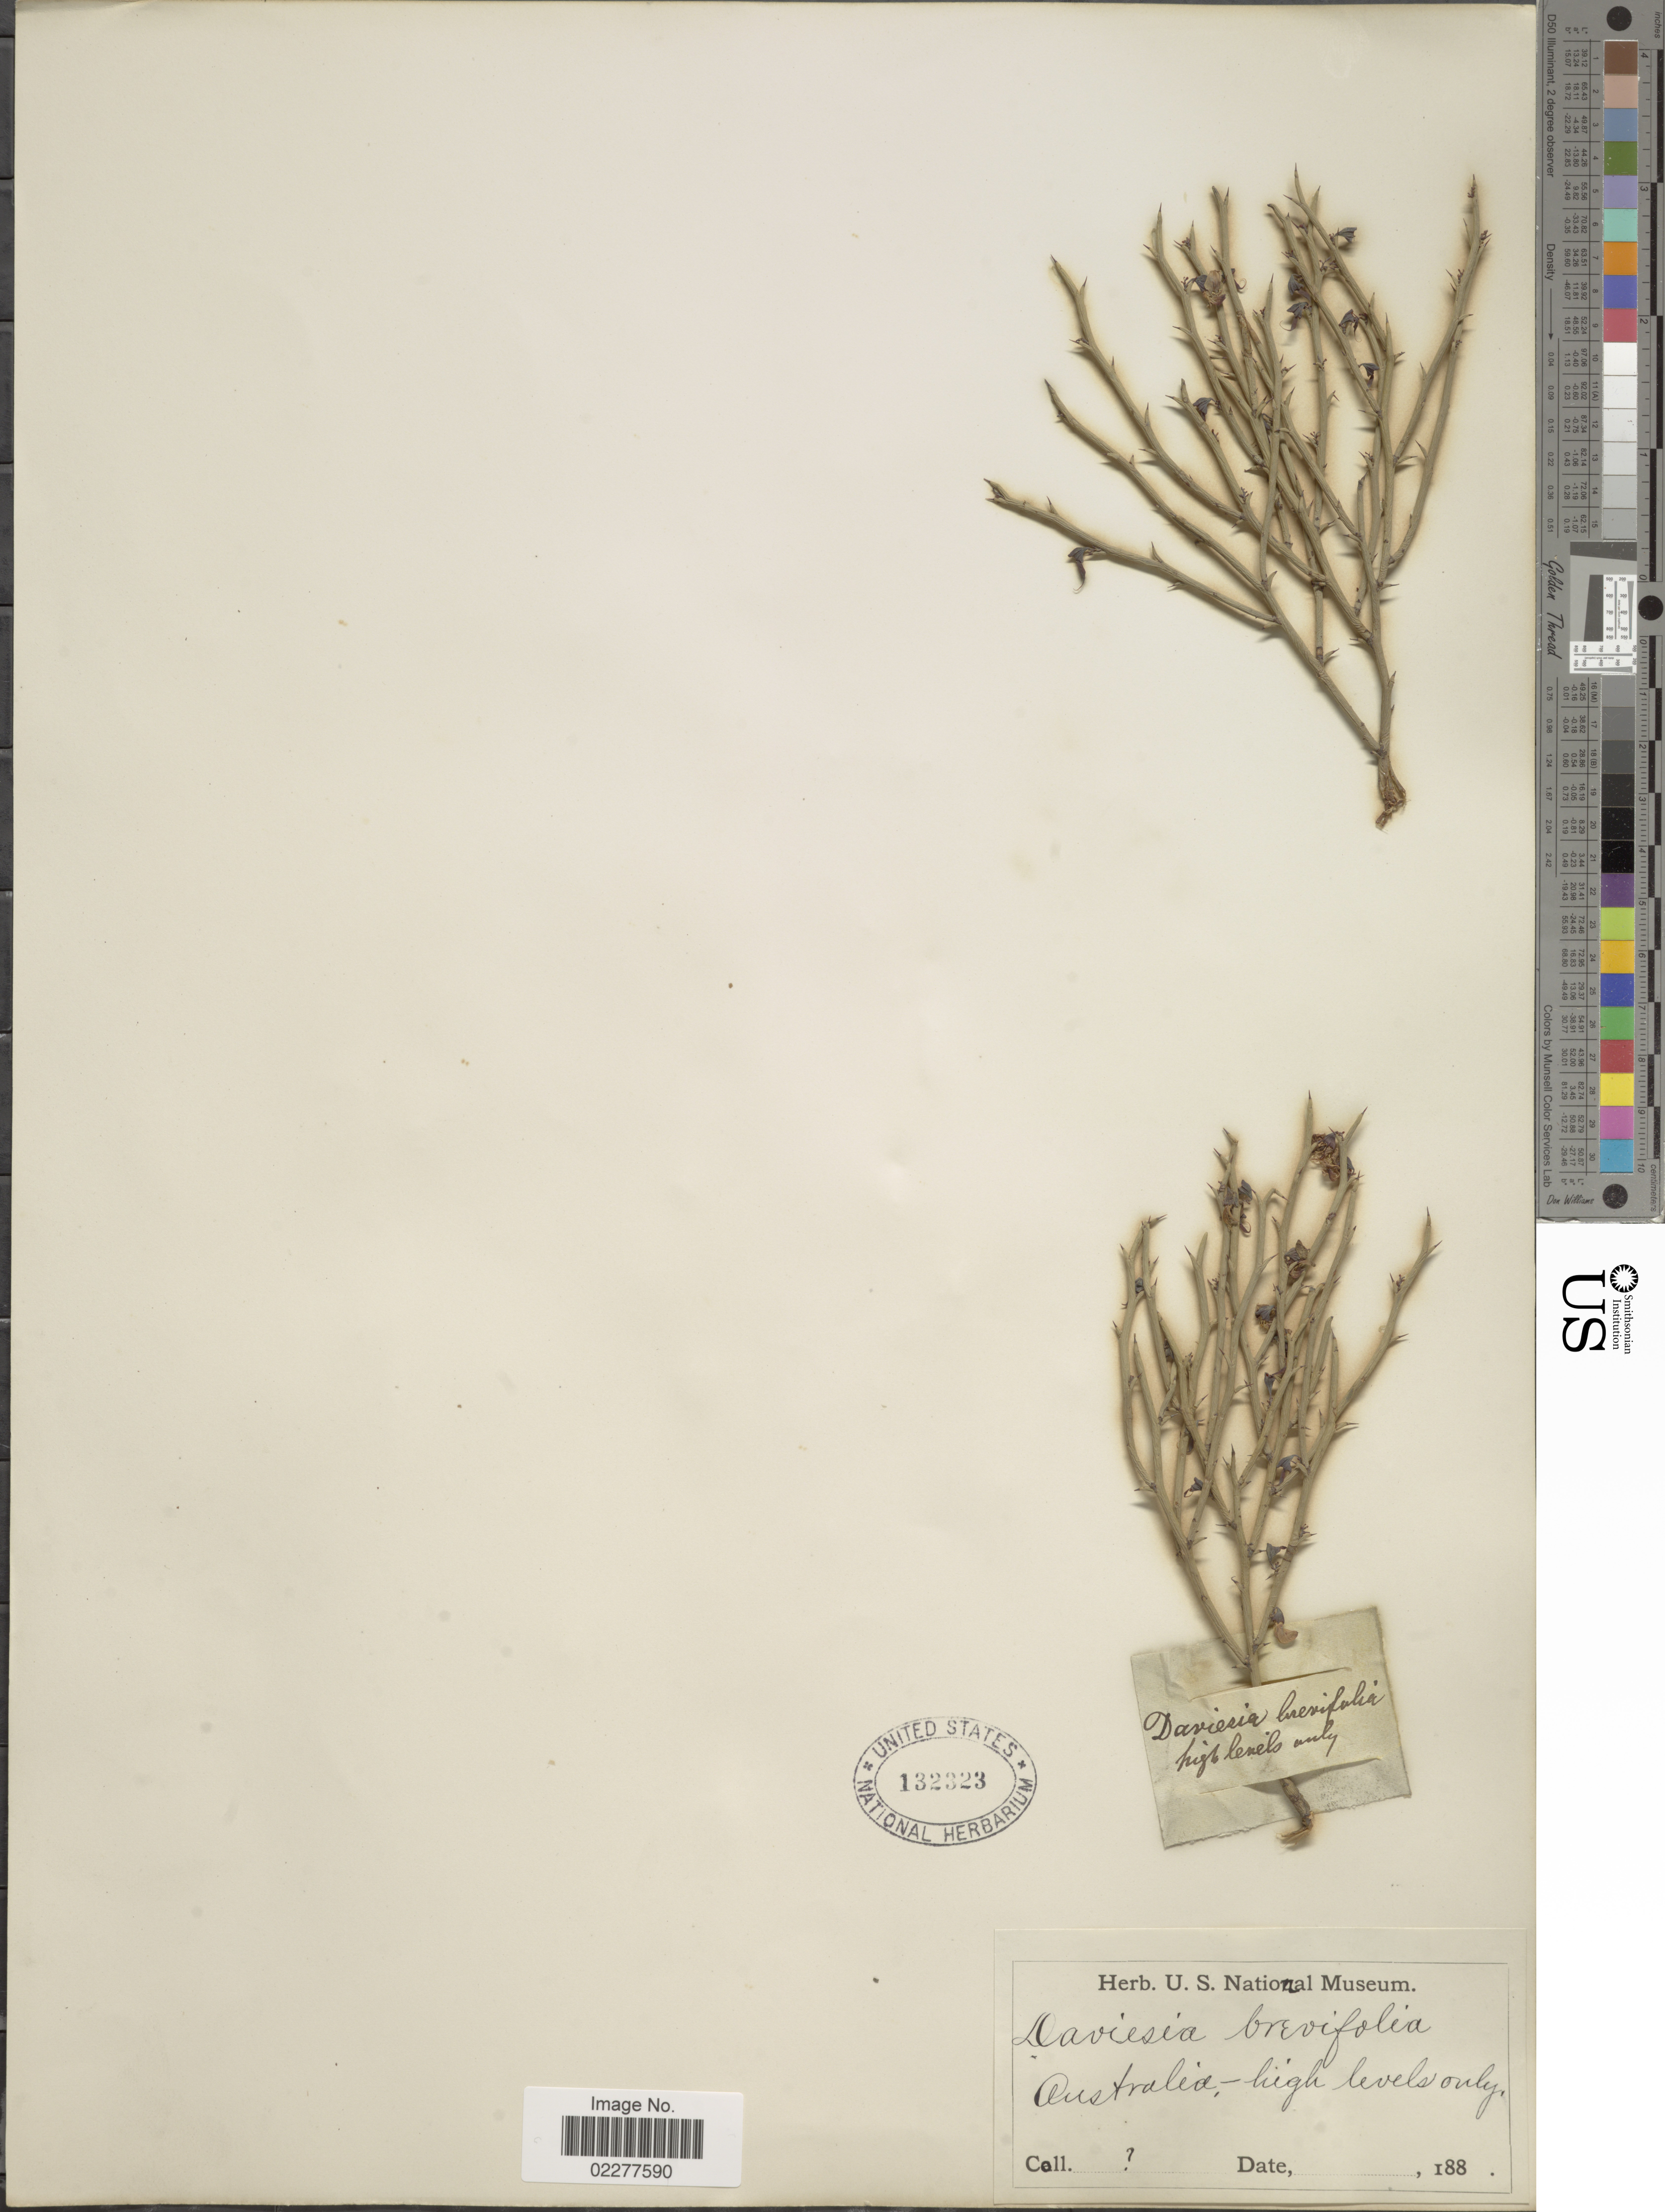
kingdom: Plantae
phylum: Tracheophyta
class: Magnoliopsida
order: Fabales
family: Fabaceae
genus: Daviesia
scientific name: Daviesia brevifolia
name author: Lindl.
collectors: United States National Museum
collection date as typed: Transcribed d/m/y: //188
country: Australia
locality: High levels only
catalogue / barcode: US 132323